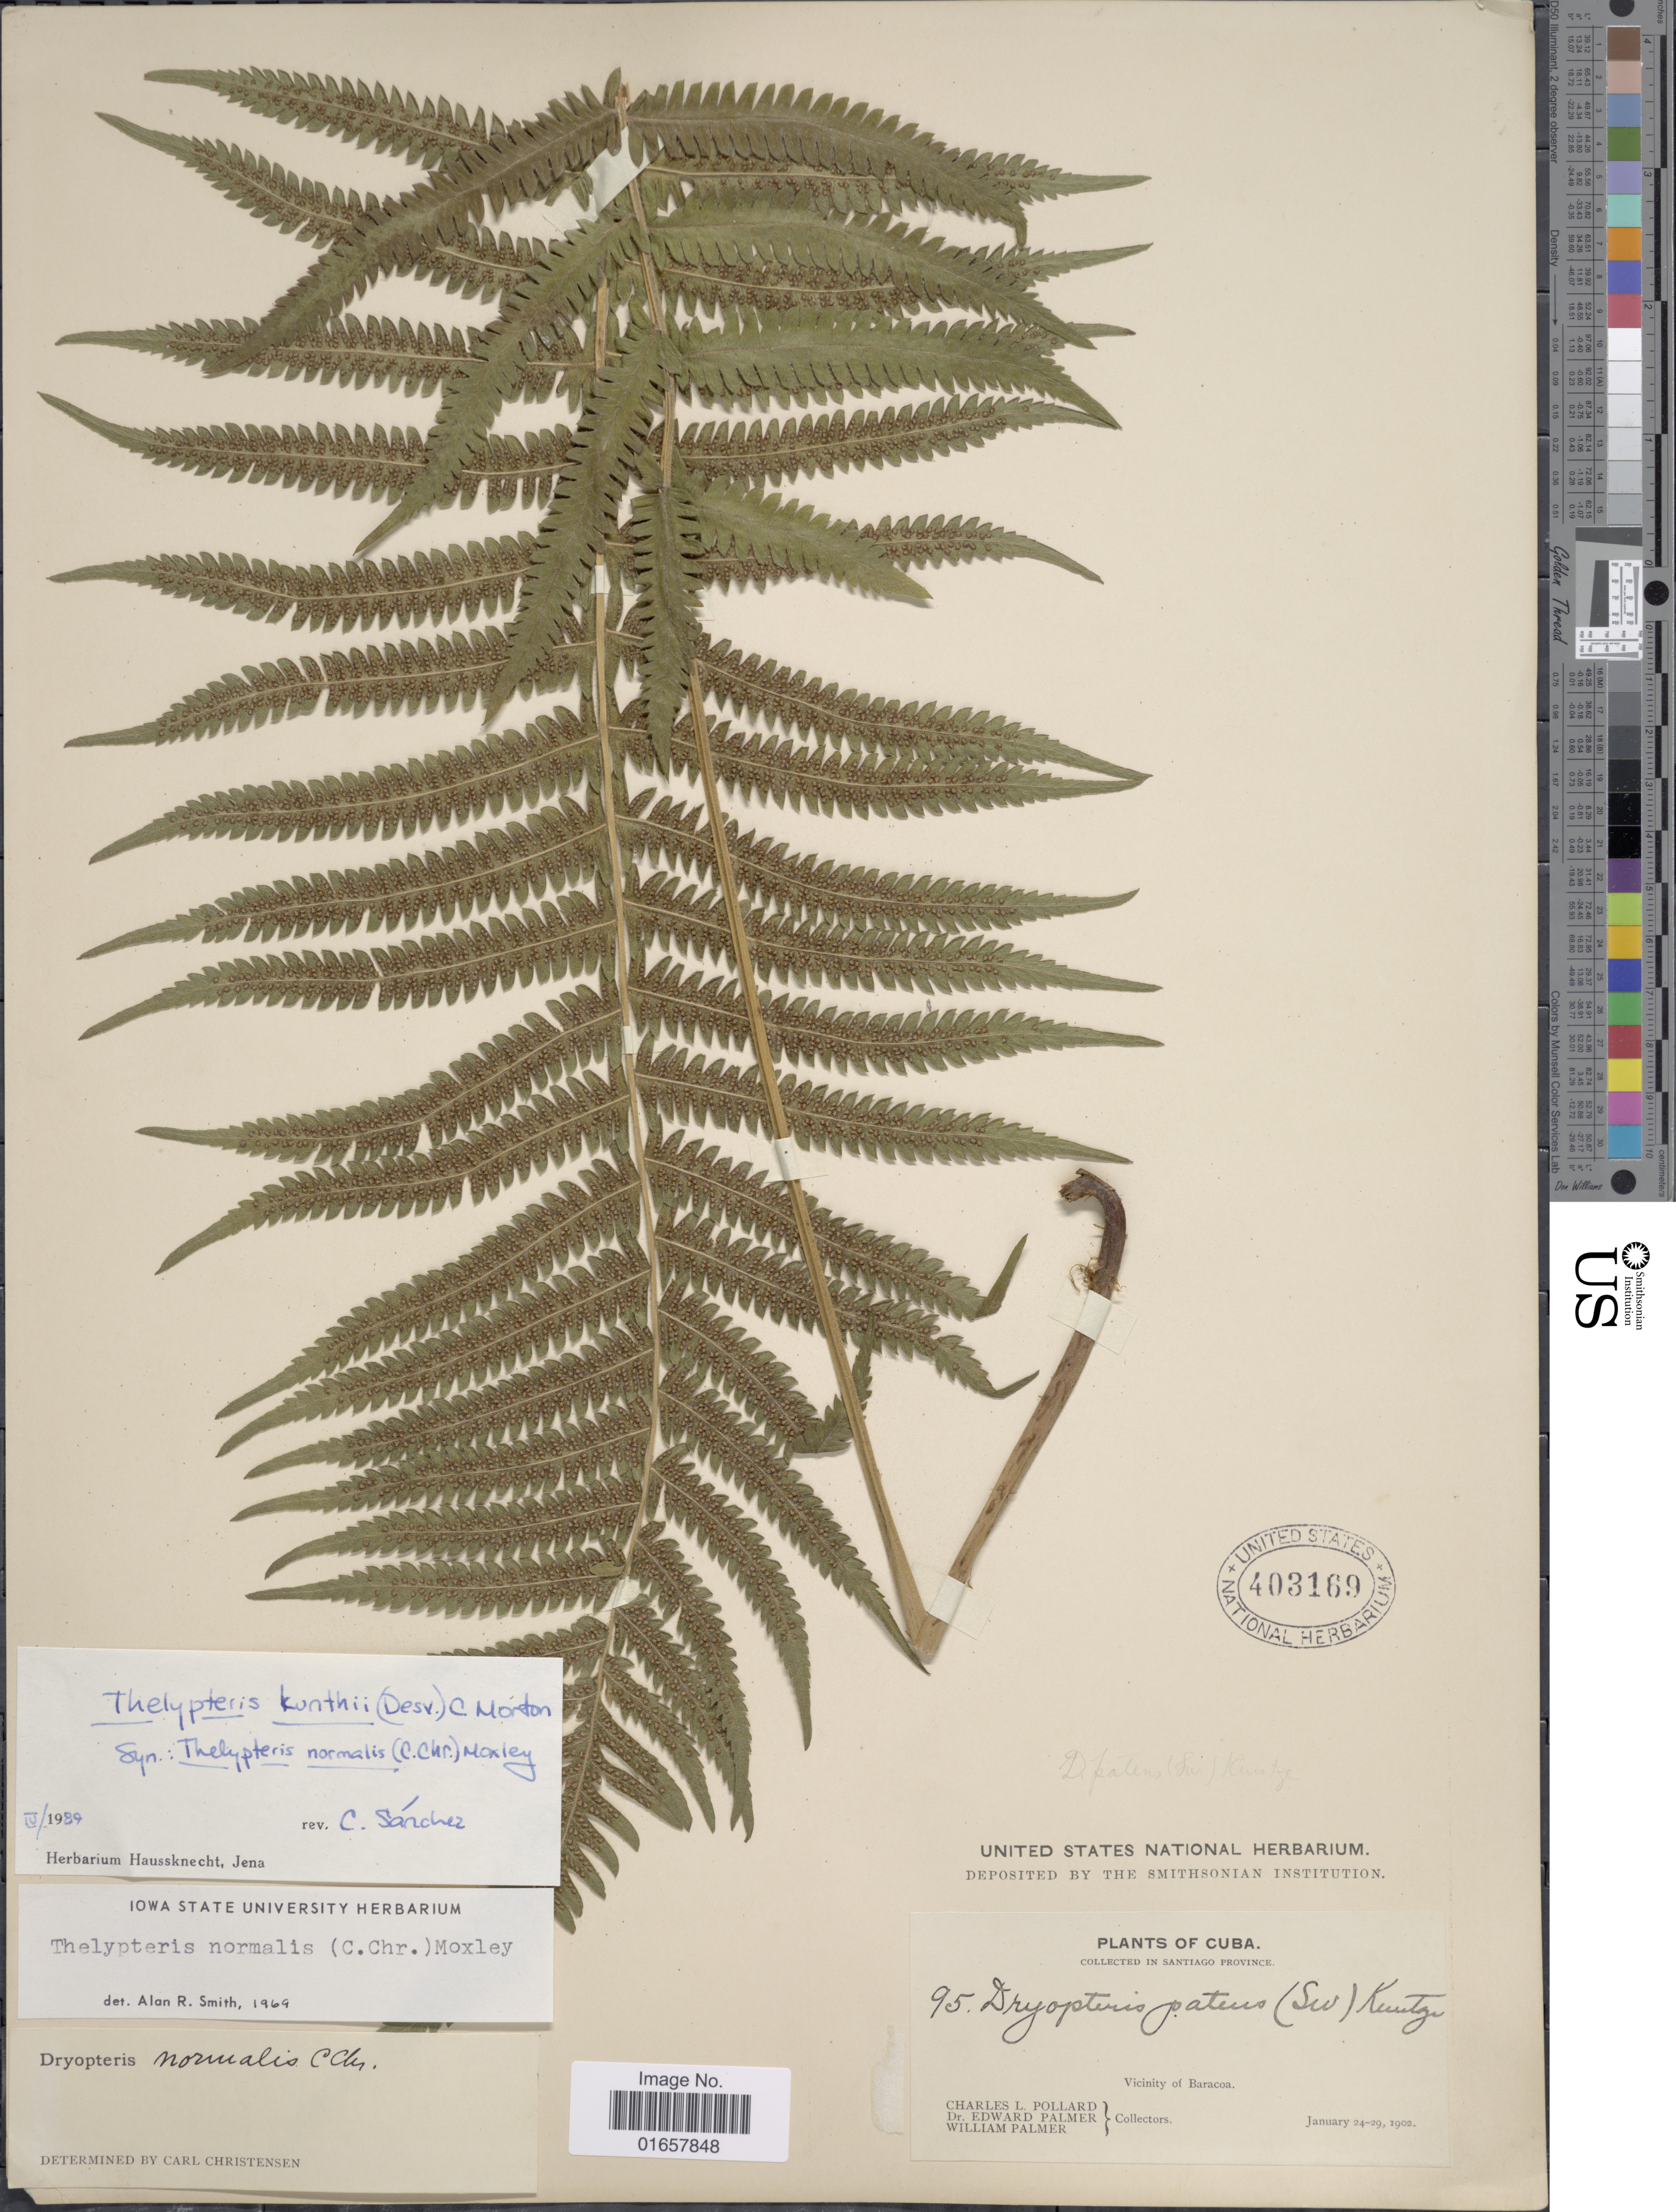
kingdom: Plantae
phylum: Tracheophyta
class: Polypodiopsida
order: Polypodiales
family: Thelypteridaceae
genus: Christella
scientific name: Christella kunthii comb. ined.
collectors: C. L. Pollard, E. Palmer & W. Palmer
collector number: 95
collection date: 1902-01-24/1902-01-29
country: Cuba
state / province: Santiago de Cuba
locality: Cuba, Vicinity of Baracoa, Santiago Province.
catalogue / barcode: US 403169